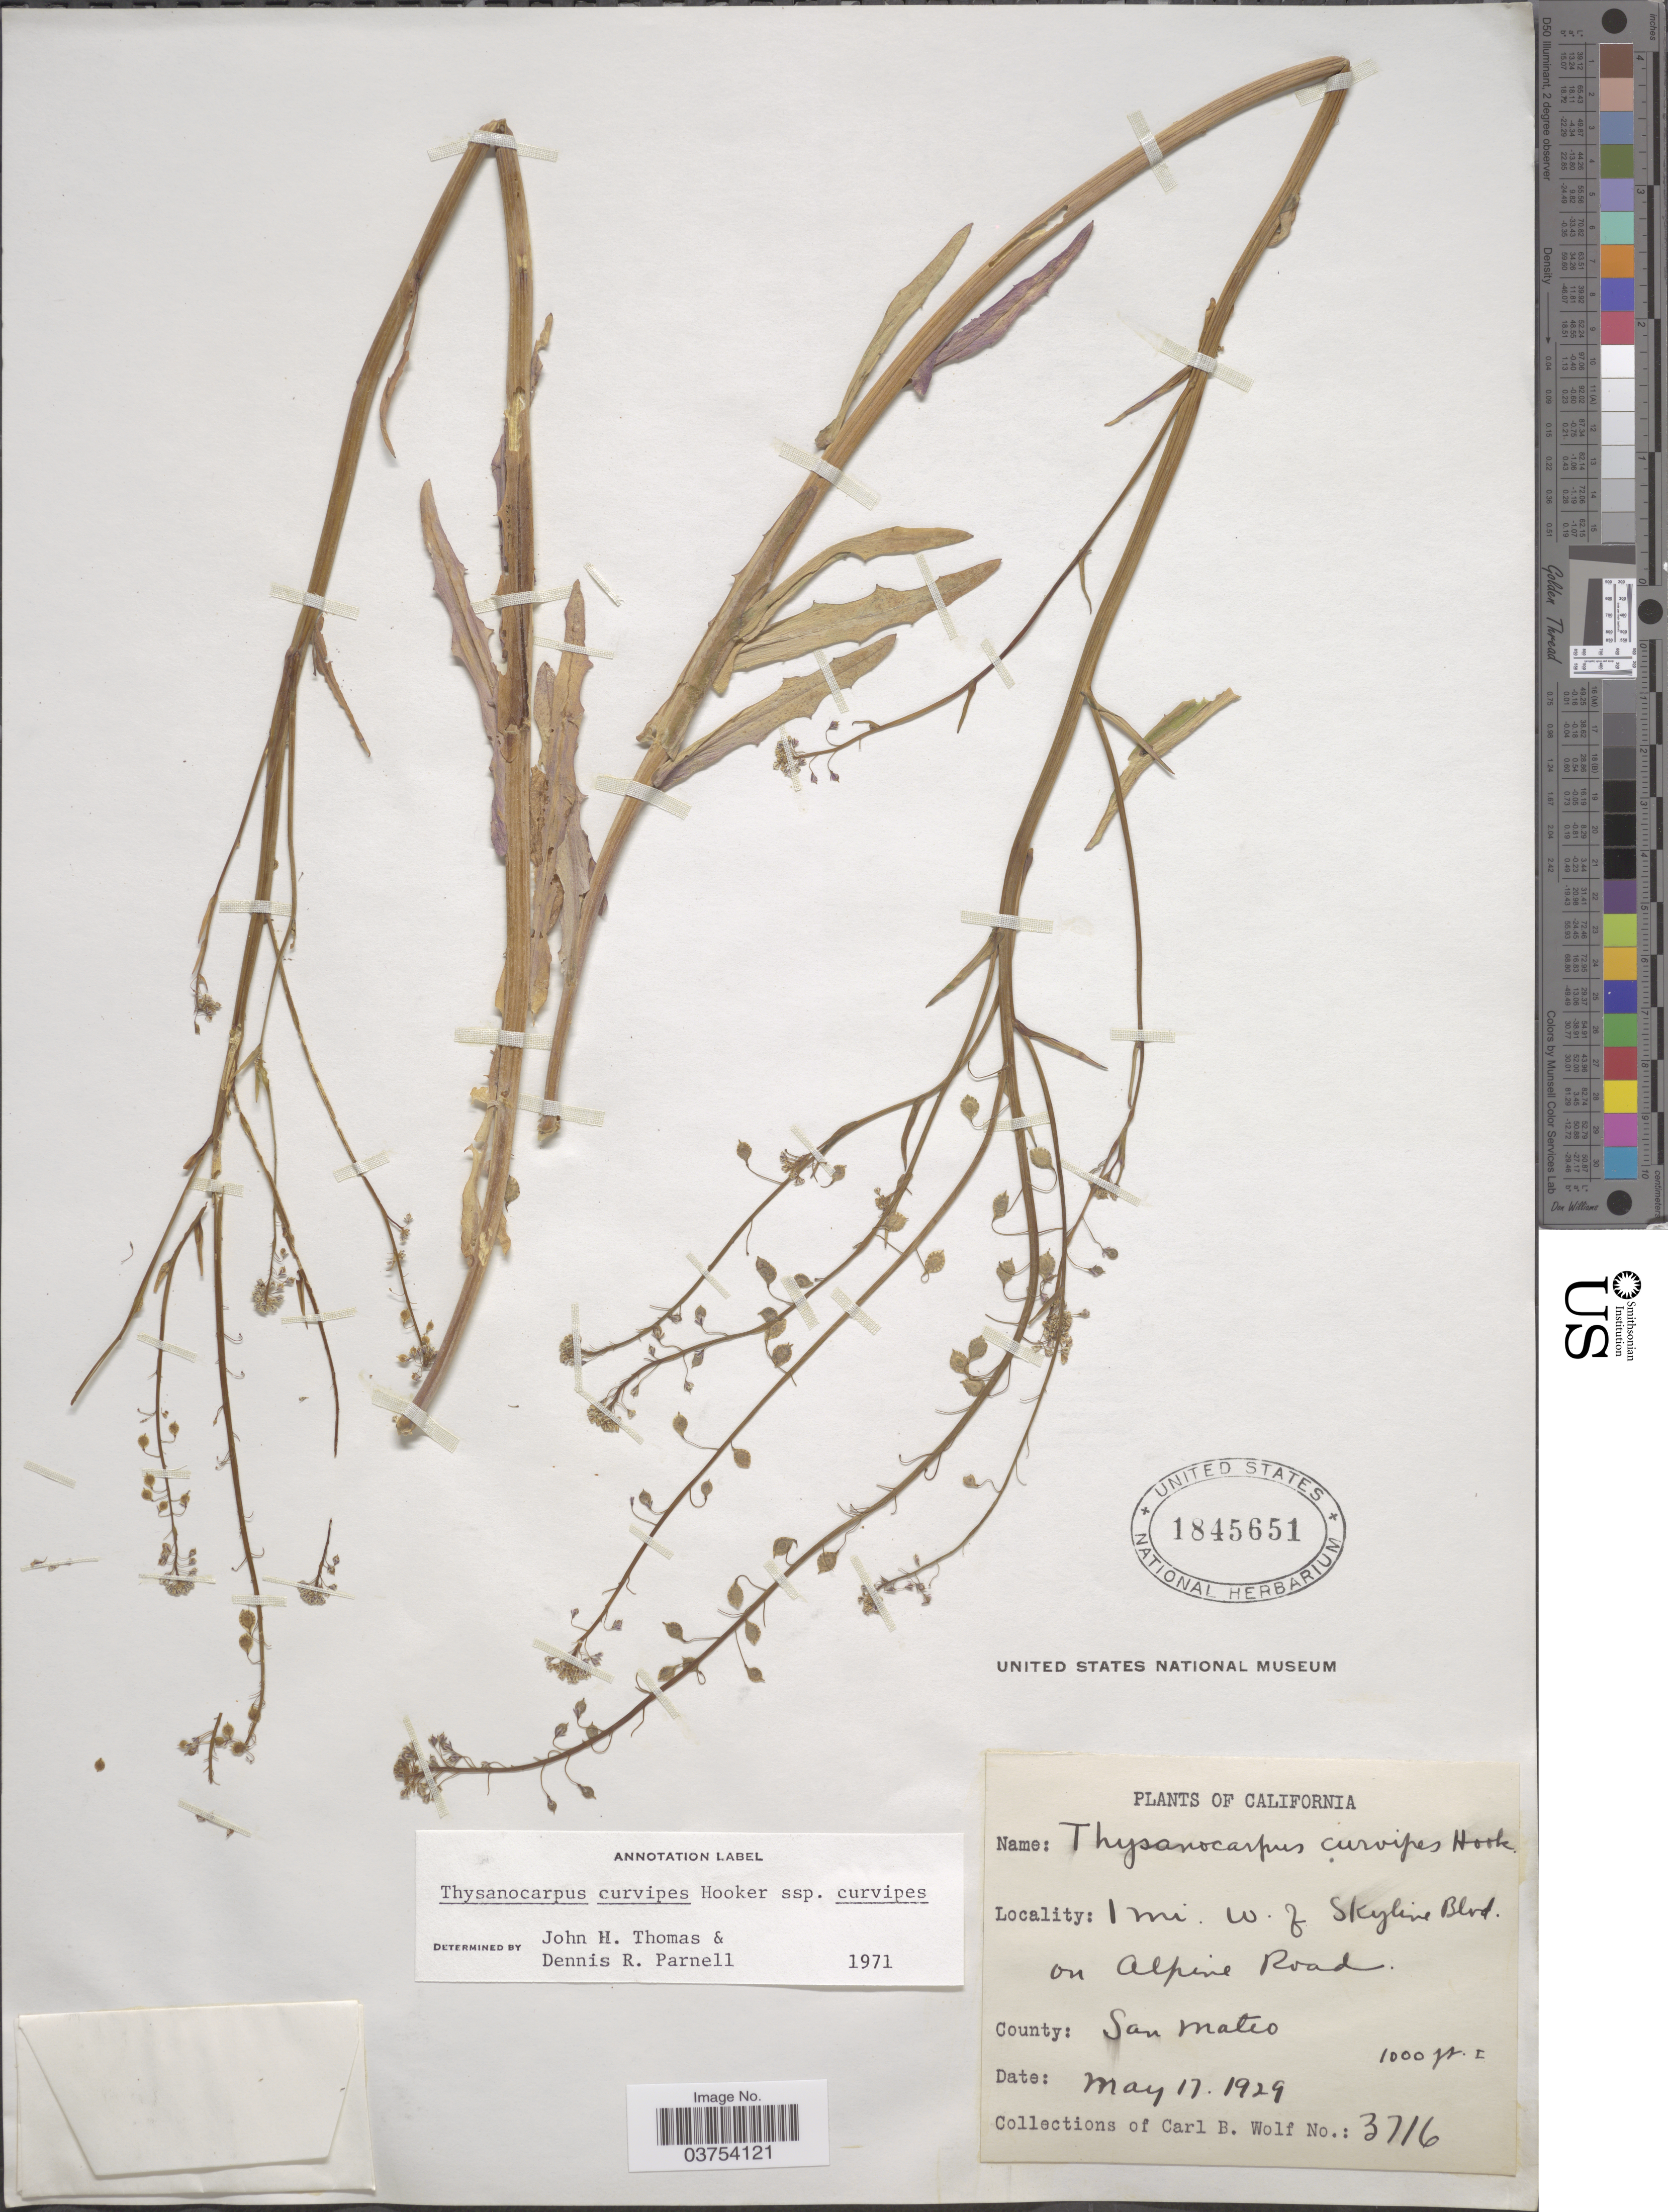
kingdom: Plantae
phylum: Tracheophyta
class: Magnoliopsida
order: Brassicales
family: Brassicaceae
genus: Thysanocarpus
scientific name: Thysanocarpus curvipes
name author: Hook.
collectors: C. B. Wolf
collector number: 3716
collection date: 1929-05-17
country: United States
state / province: California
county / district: San Mateo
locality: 1 mi. W. of Skyline Blvd. On Alpine Road. County: San Mateo.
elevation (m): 305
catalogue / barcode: US 1845651